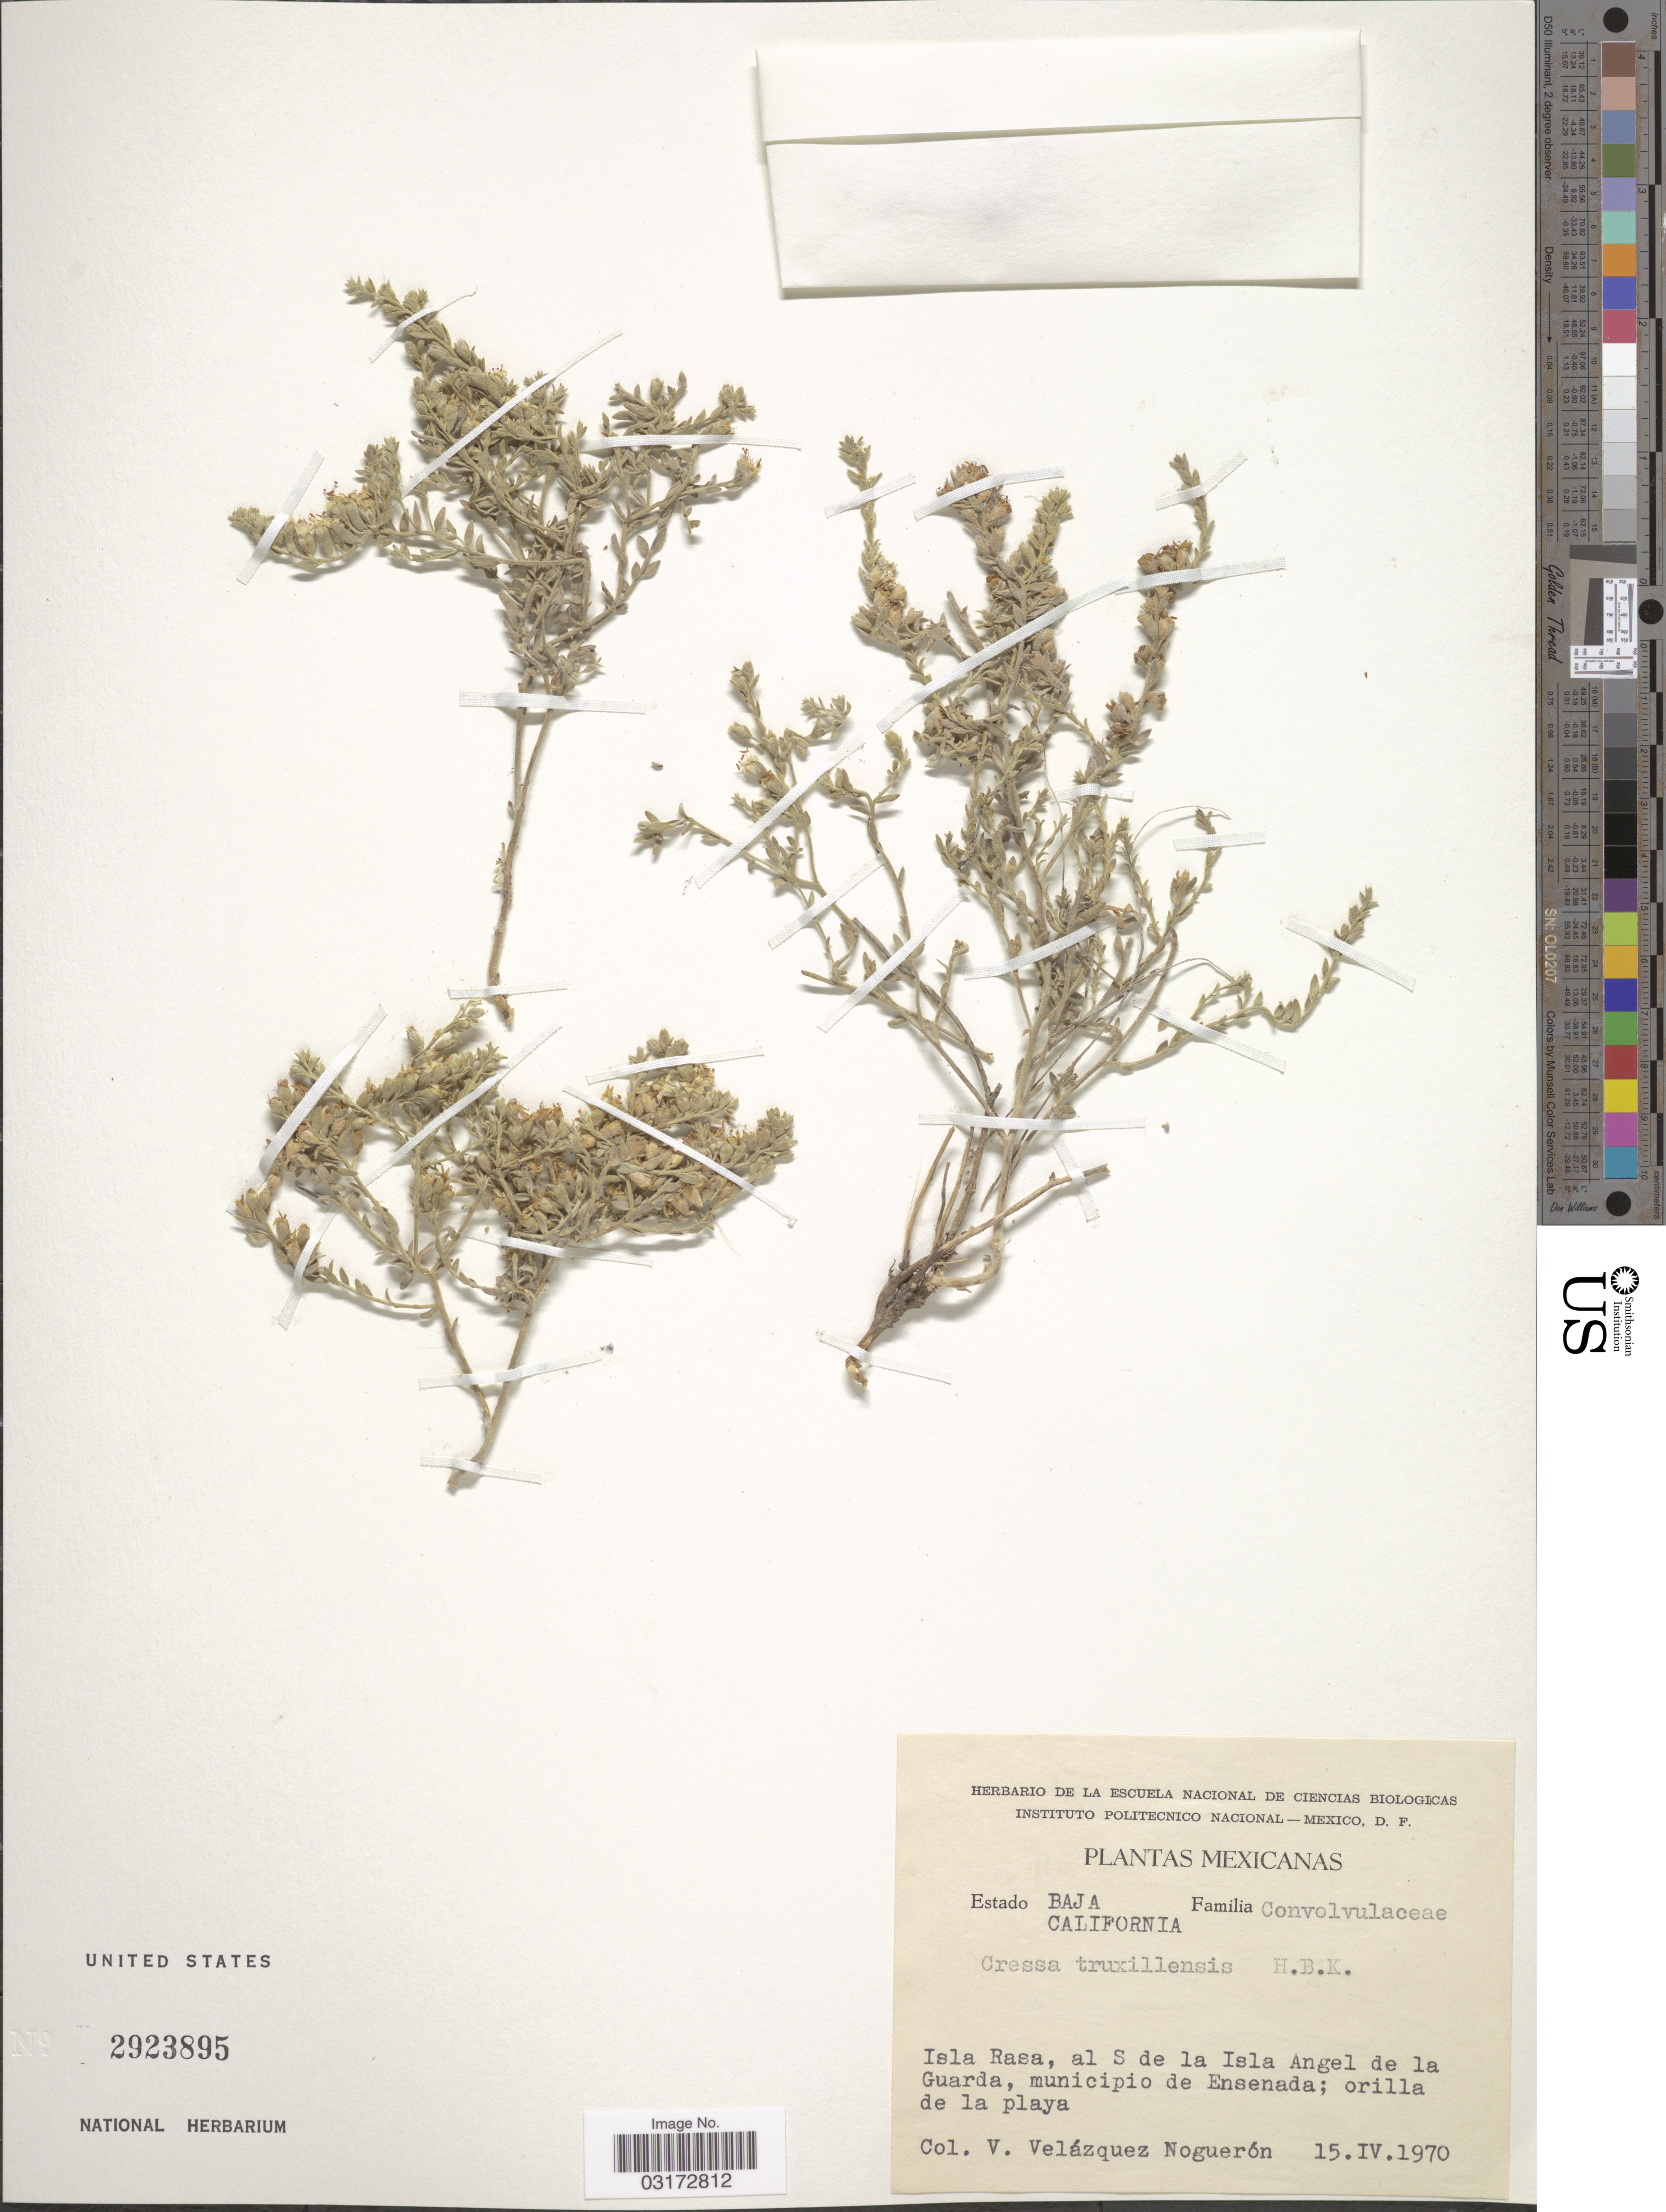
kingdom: Plantae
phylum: Tracheophyta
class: Magnoliopsida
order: Solanales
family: Convolvulaceae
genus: Cressa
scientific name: Cressa truxillensis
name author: Kunth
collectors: V. Velázquez Noguerón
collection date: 1970-04-15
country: Mexico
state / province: Baja California Norte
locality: Isla Rasa, al S de la Isla Angel de la Guarda, municipio de Ensenada; orilla de la playa.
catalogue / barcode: US 2923895